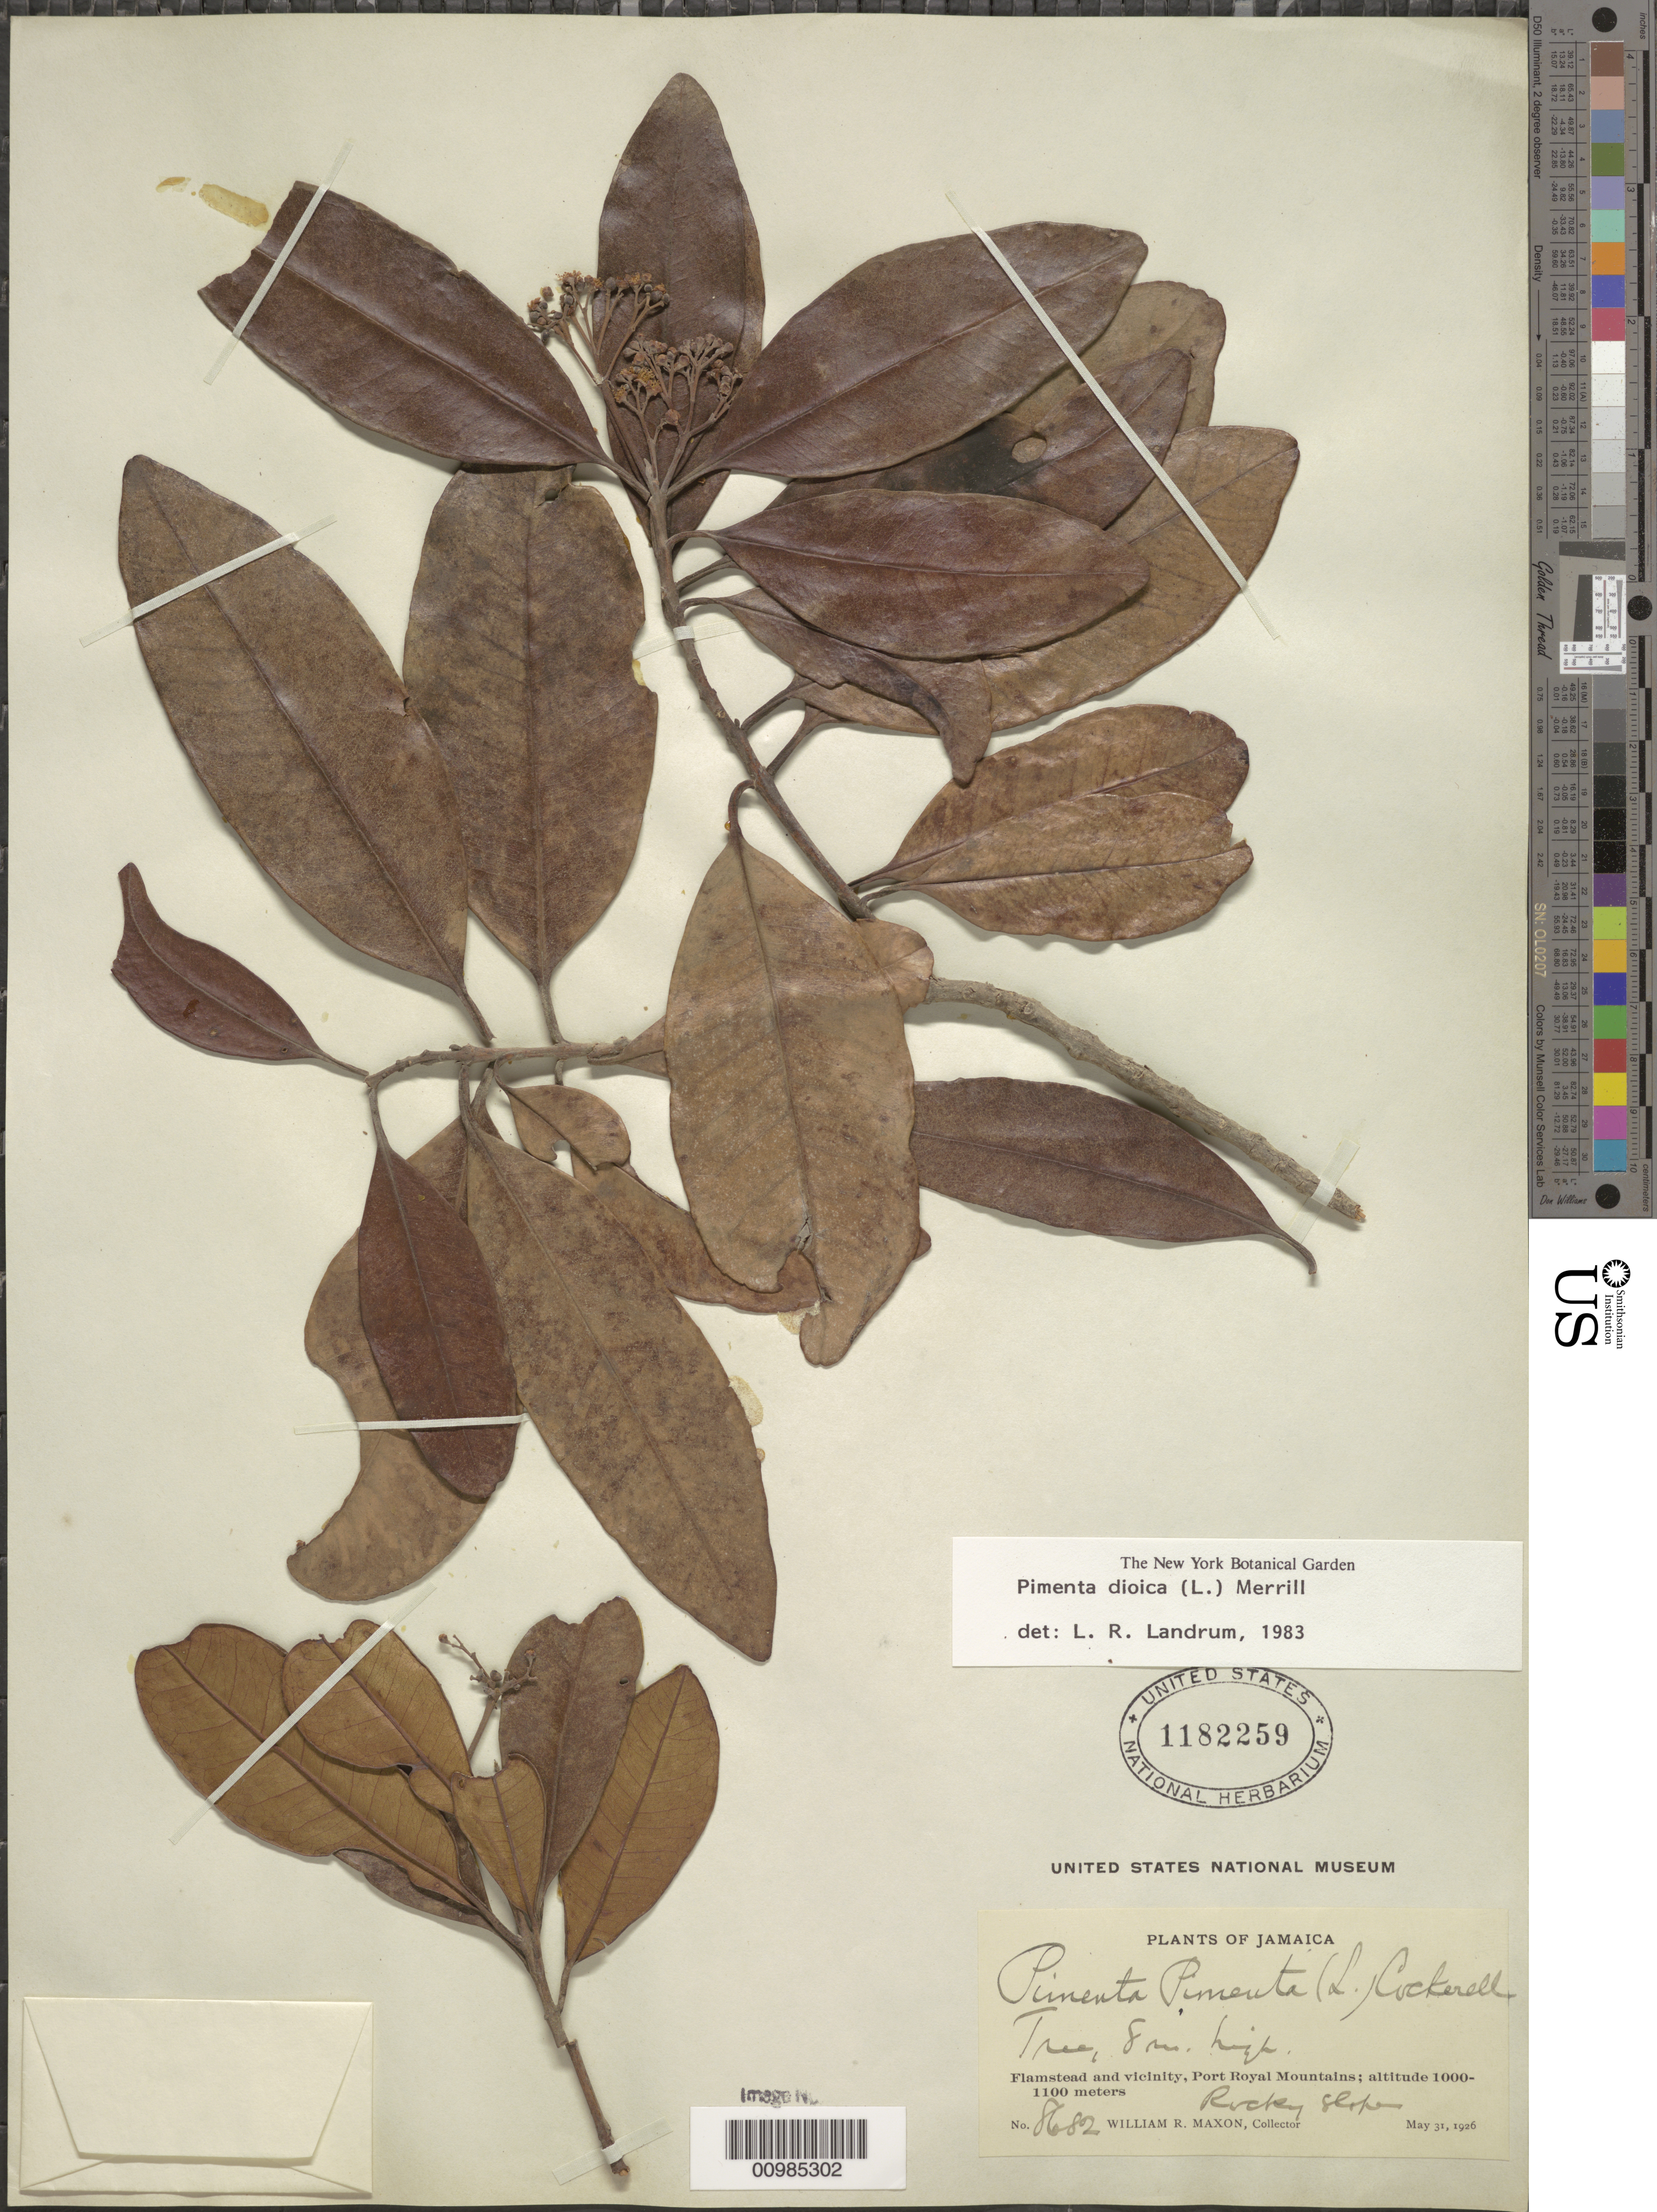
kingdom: Plantae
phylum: Tracheophyta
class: Magnoliopsida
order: Myrtales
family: Myrtaceae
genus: Pimenta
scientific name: Pimenta dioica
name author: (L.) Merr.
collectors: W. R. Maxon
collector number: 8682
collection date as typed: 31 May 1926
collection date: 1926-05-31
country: Jamaica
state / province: Saint Andrew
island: Jamaica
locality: Flamstead and vicinity, Port Royal Mountains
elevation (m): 1000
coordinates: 0 N, 0 E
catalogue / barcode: US 1182259